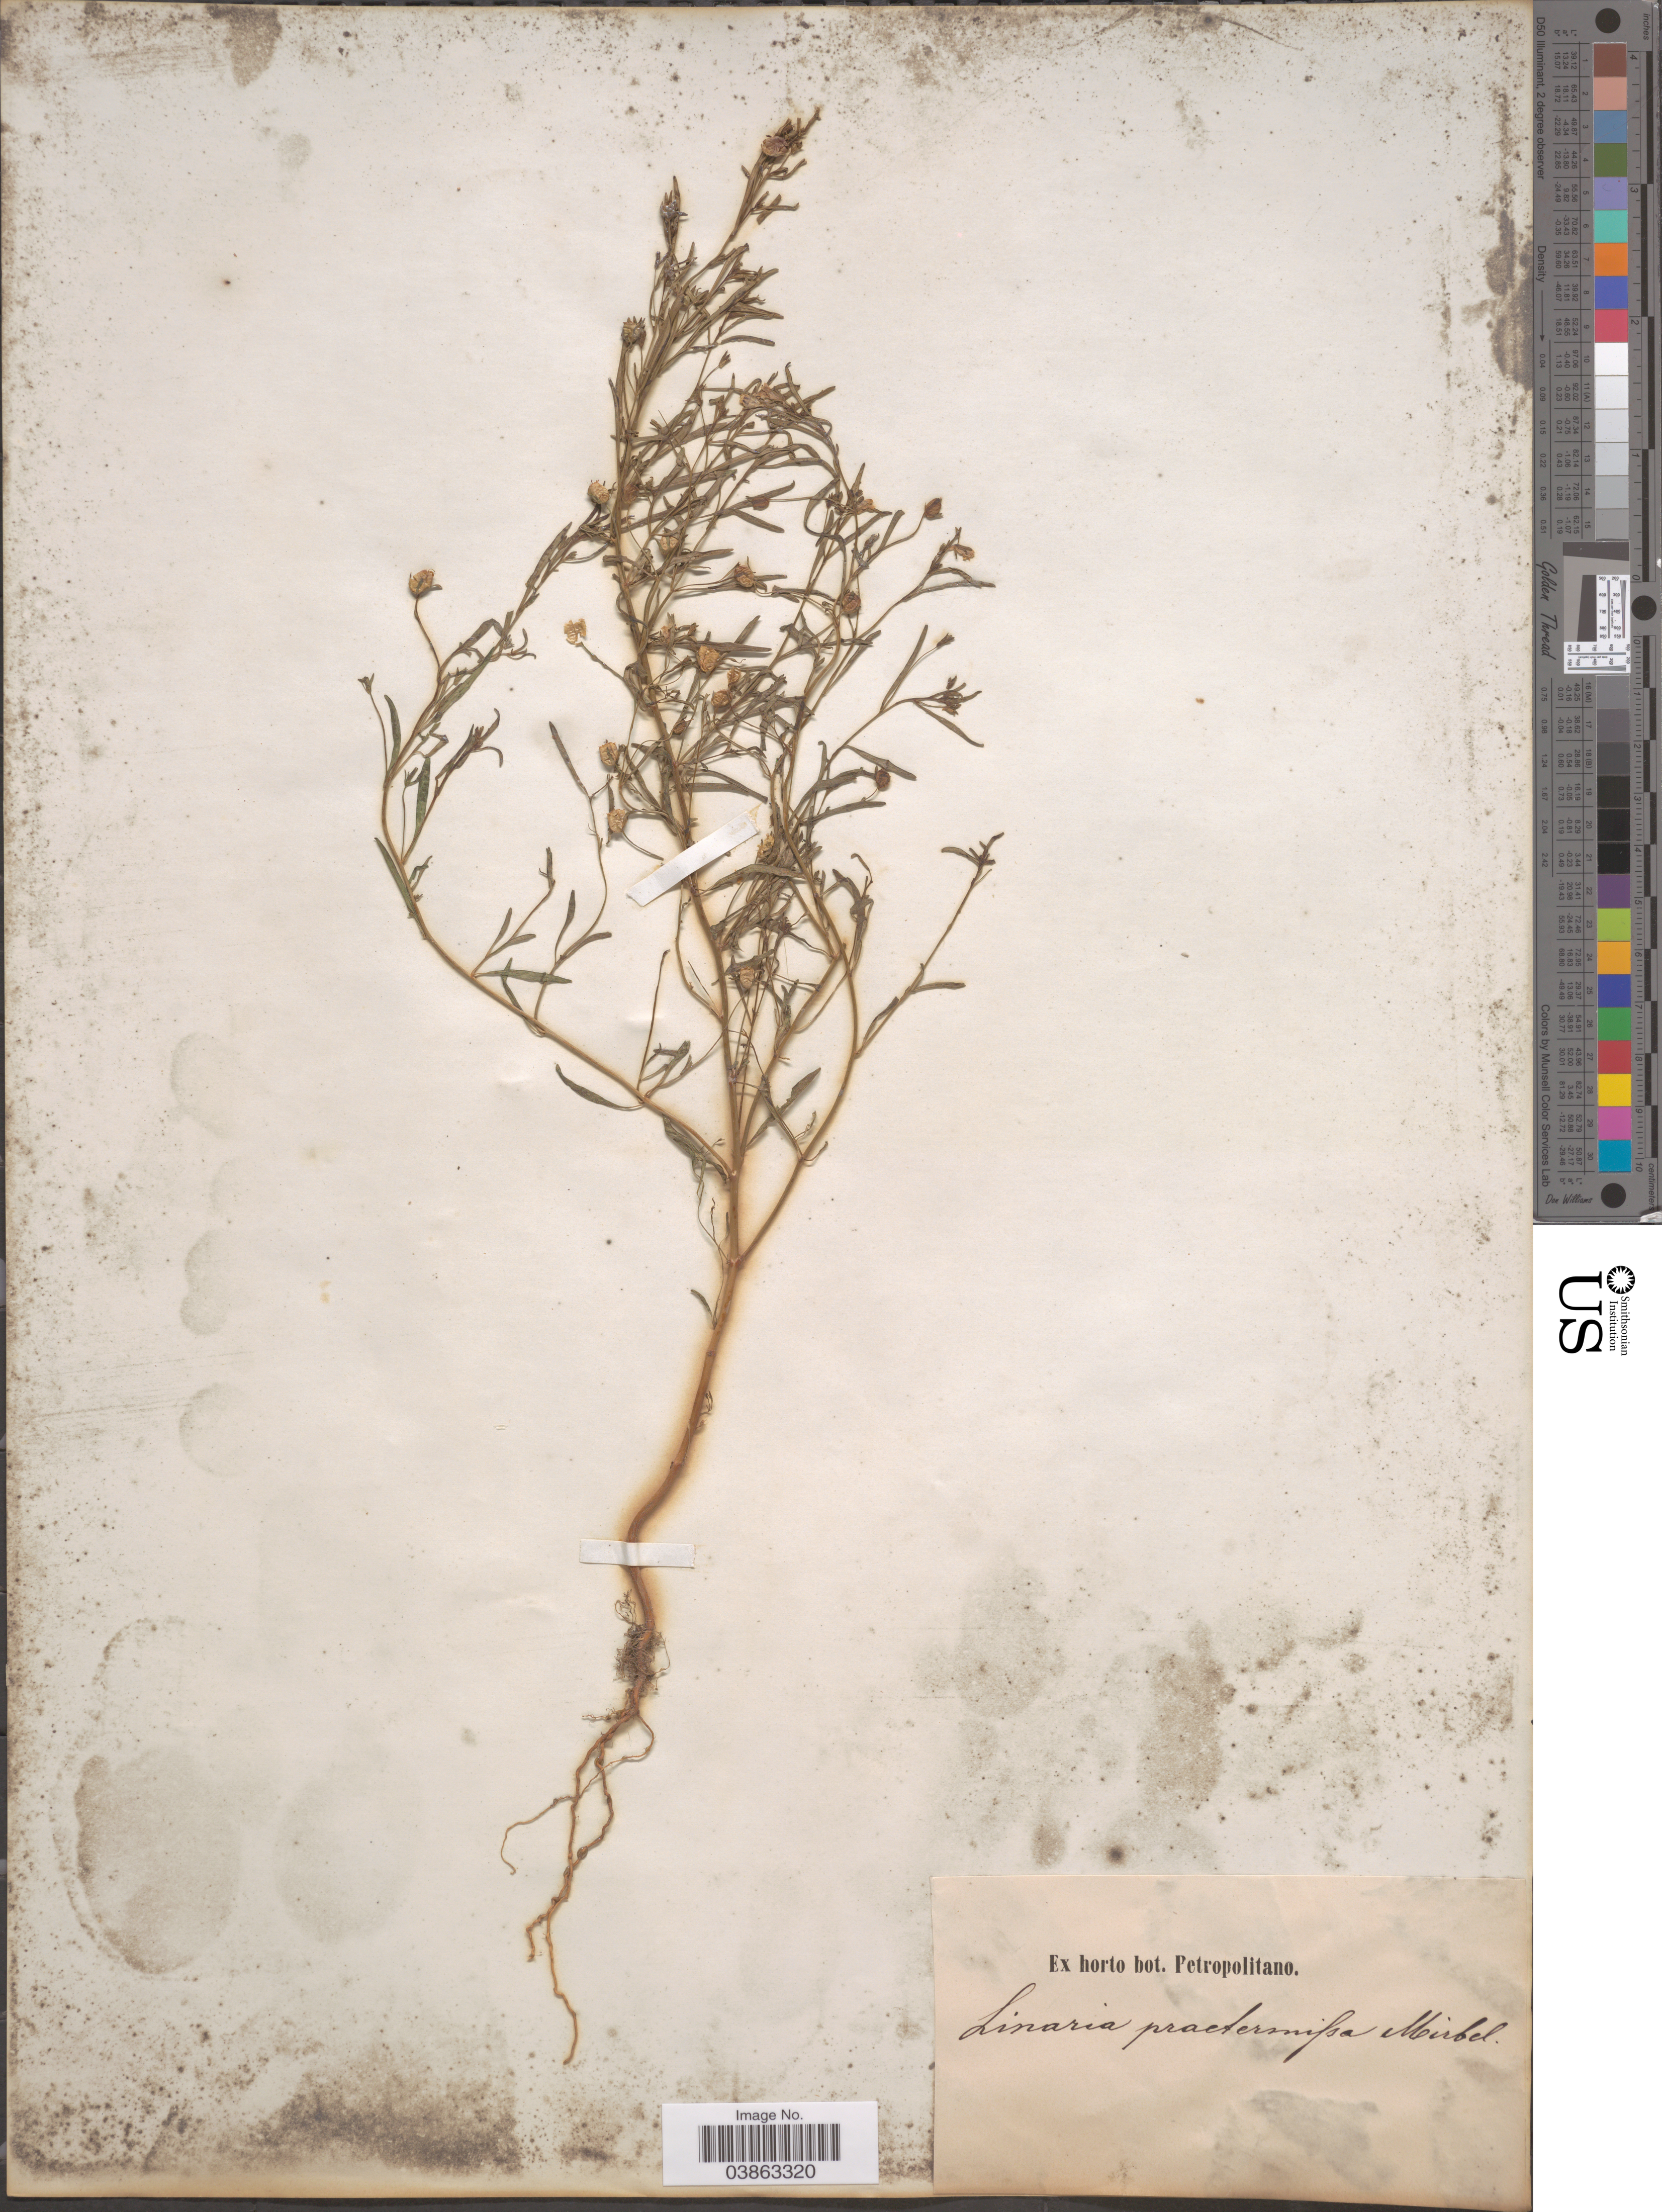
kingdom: Plantae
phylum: Tracheophyta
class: Magnoliopsida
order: Lamiales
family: Plantaginaceae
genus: Linaria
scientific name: Linaria praetermissa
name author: Delastre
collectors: ex Horto Bot. Petropolitano